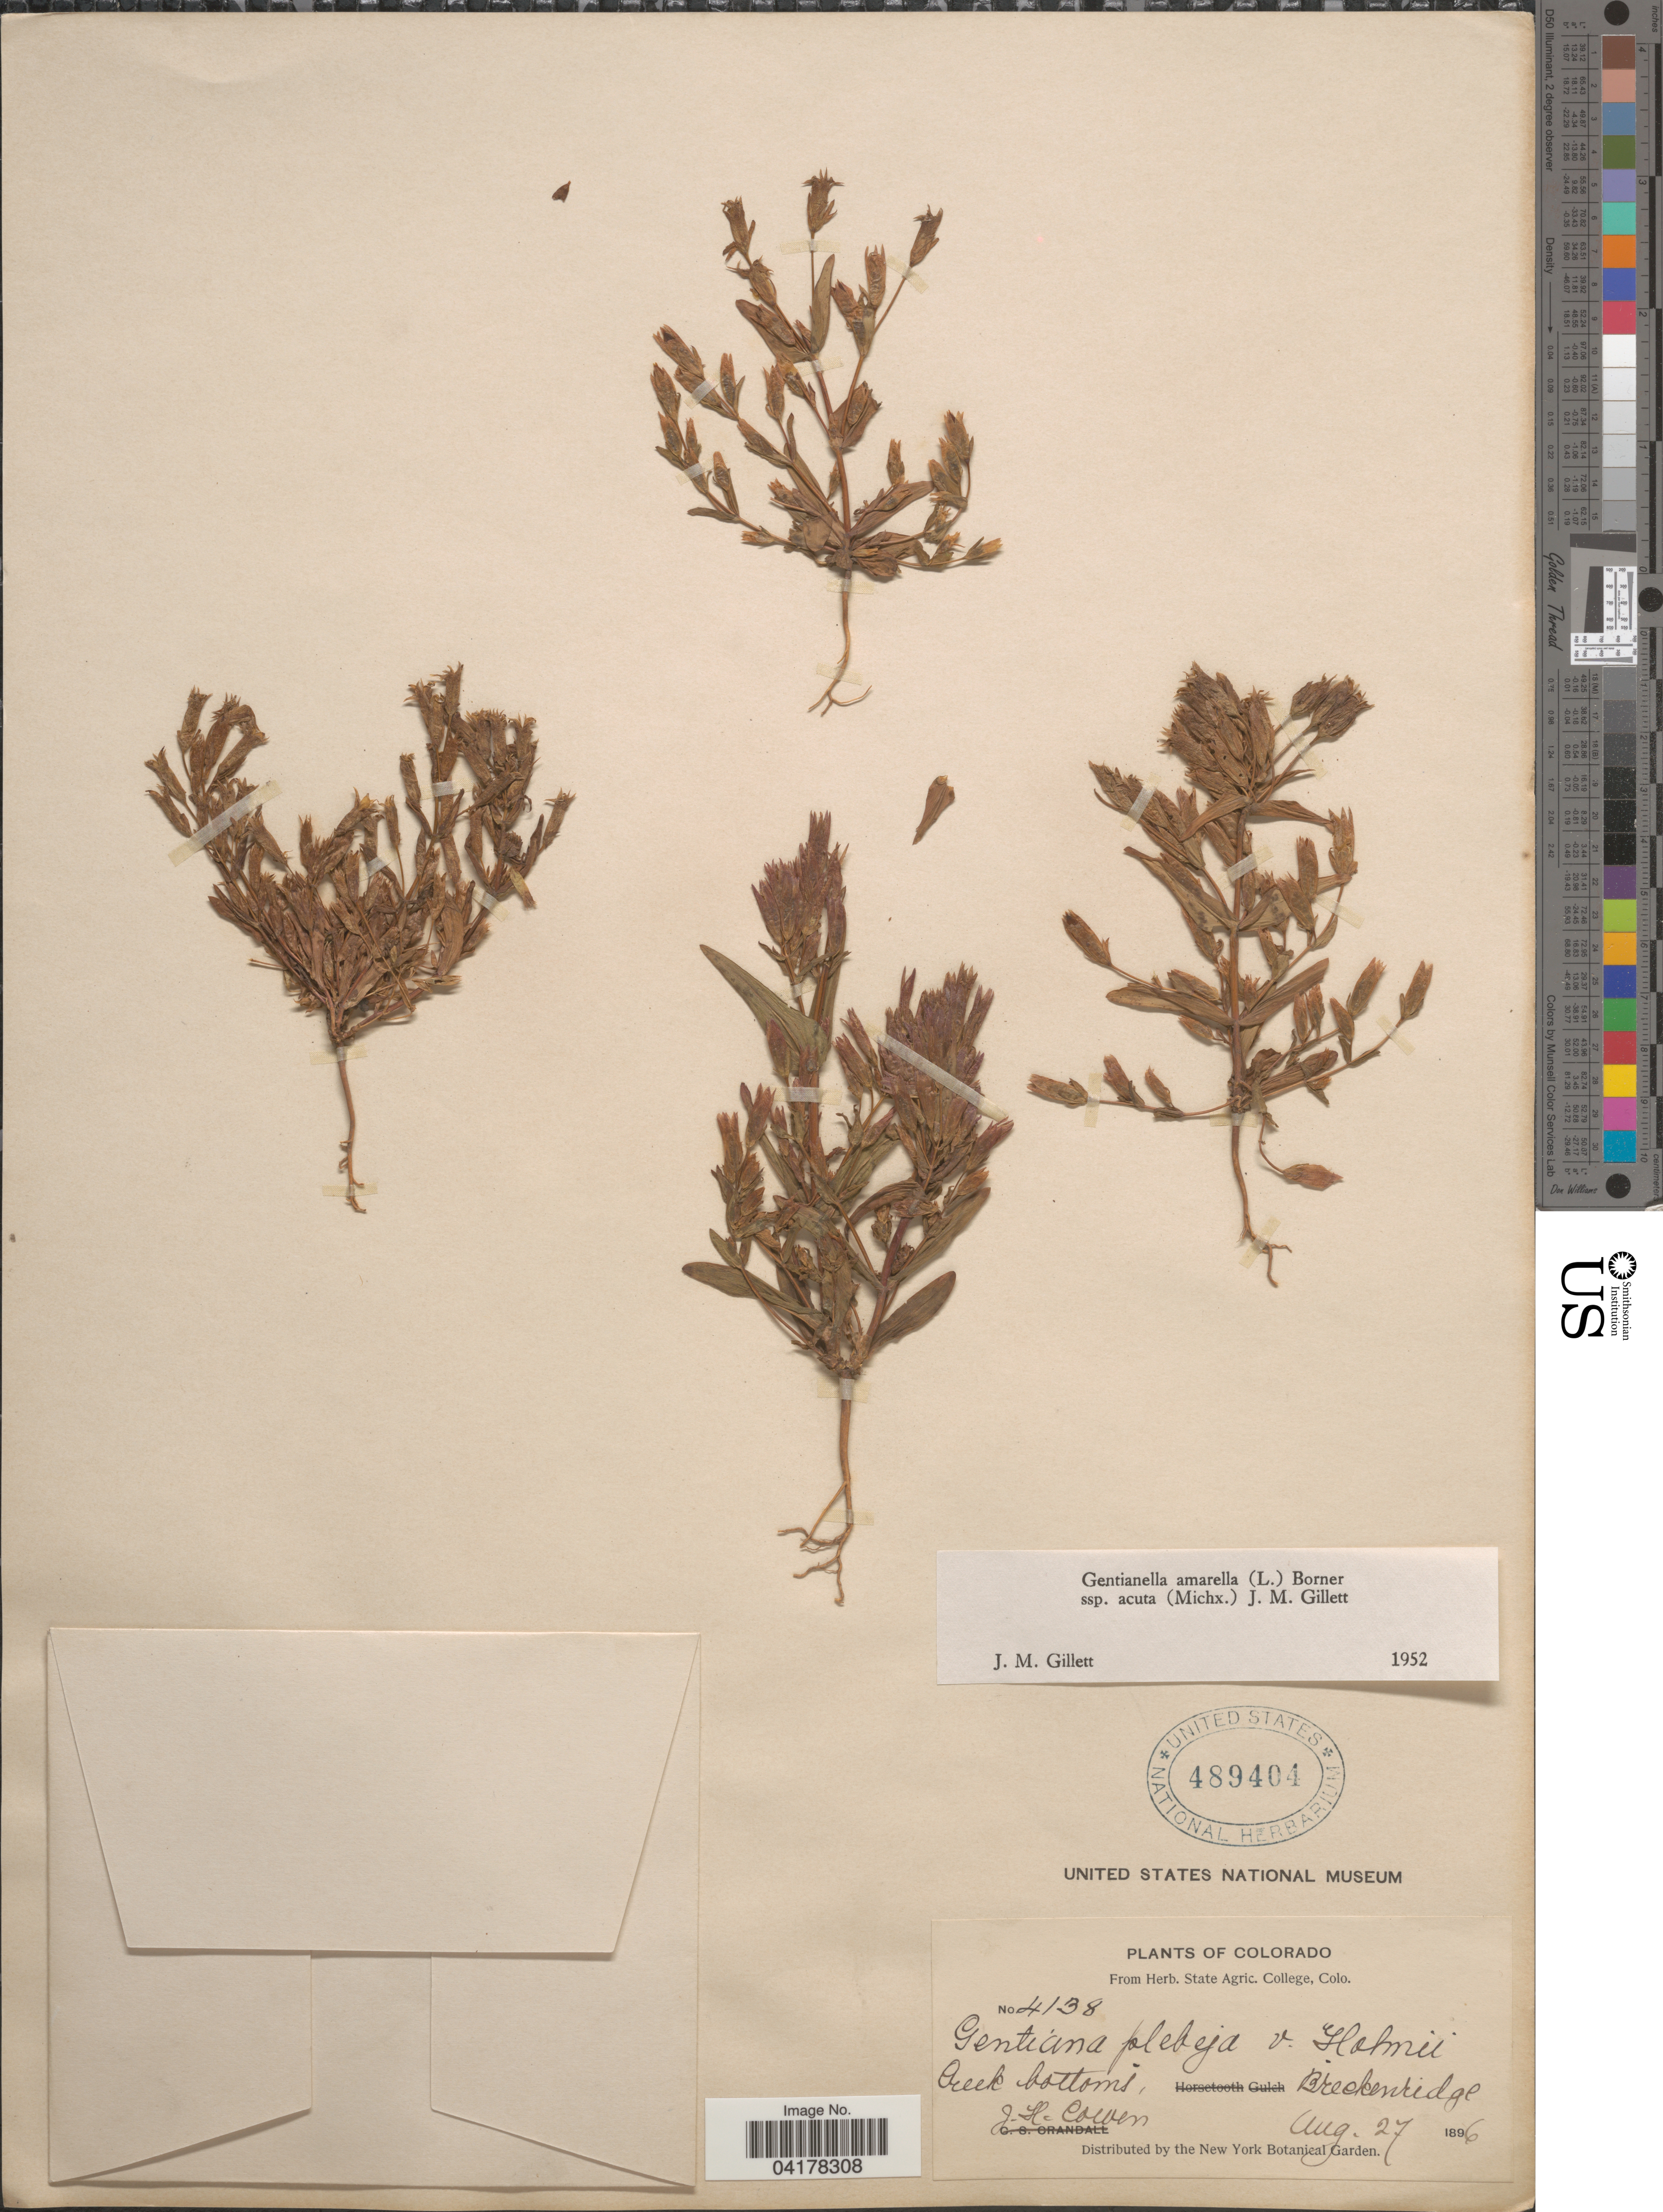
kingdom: Plantae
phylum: Tracheophyta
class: Magnoliopsida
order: Gentianales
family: Gentianaceae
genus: Gentianella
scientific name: Gentianella amarella subsp. acuta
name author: (Michx.) J.M. Gillett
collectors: J. H. Cowen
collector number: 4138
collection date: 1896-08-27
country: United States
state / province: Colorado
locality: Breckenridge.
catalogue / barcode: US 489404